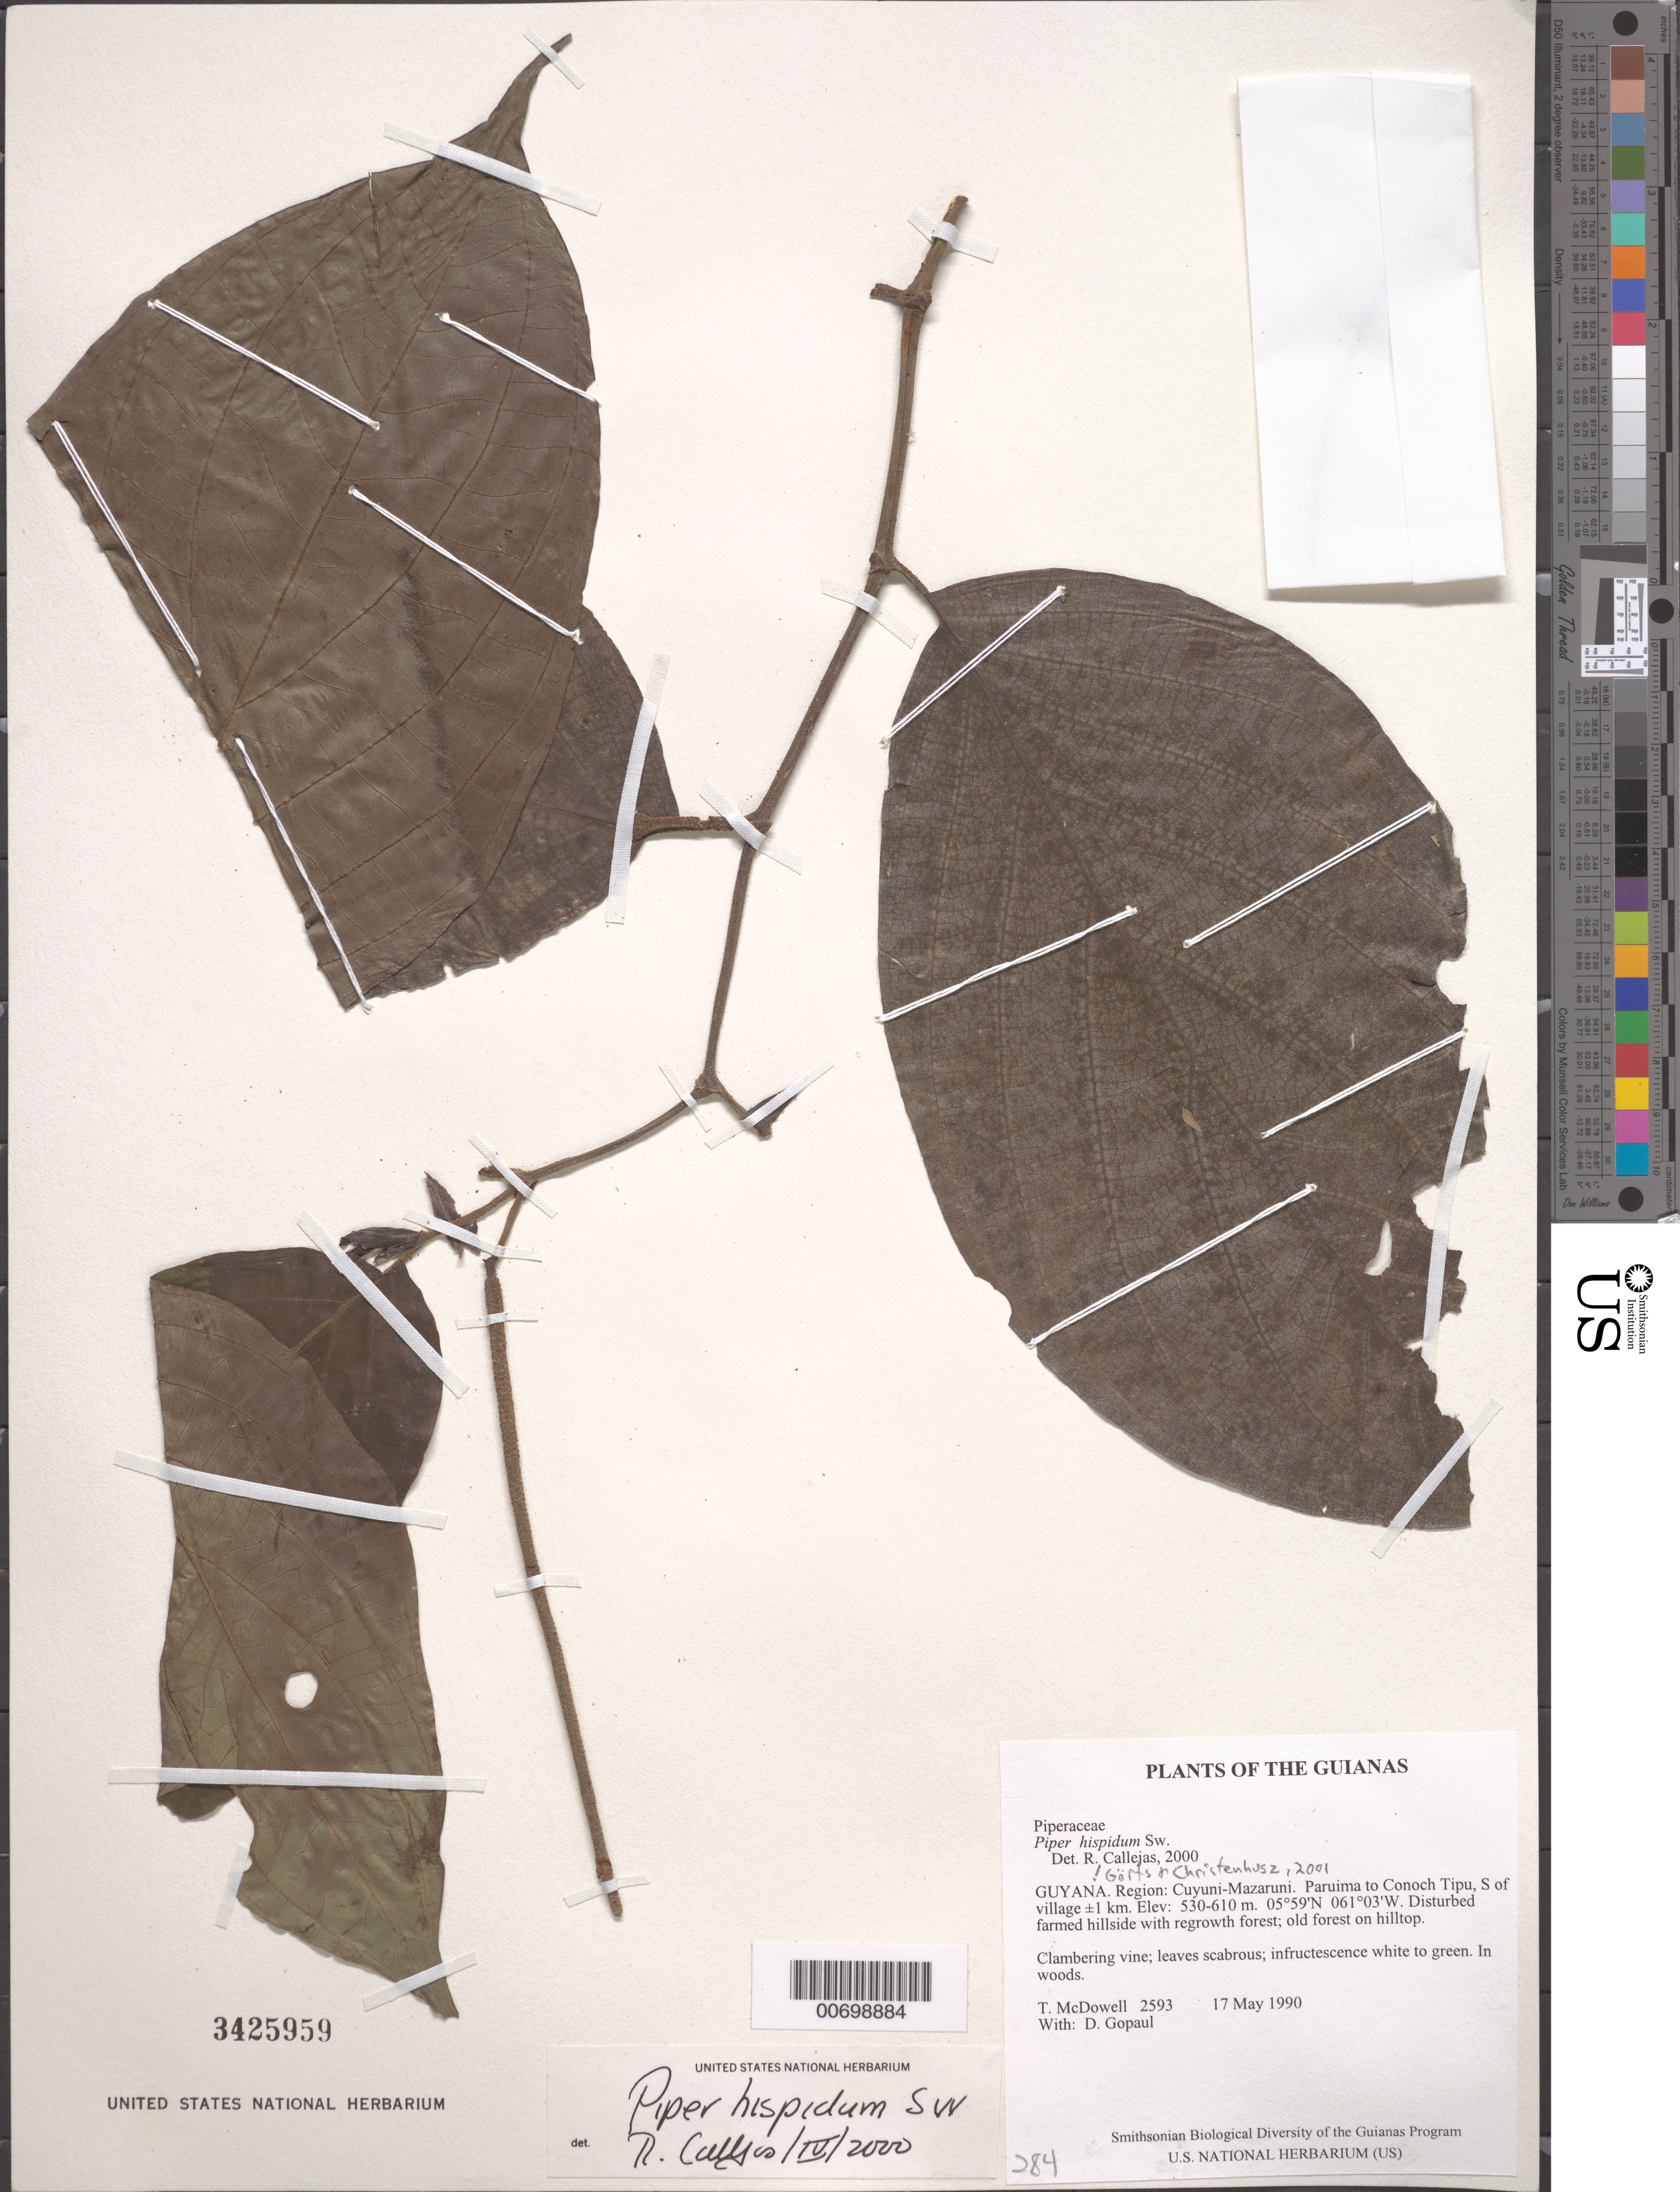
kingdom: Plantae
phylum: Tracheophyta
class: Magnoliopsida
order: Piperales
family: Piperaceae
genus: Piper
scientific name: Piper hispidum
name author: Sw.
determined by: Görts-van Rijn, A. R.; Christenhusz, M. J.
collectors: T. McDowell & D. Gopaul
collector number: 2593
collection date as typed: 17 May 1990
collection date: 1990-05-17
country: Guyana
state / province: Cuyuni-Mazaruni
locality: Paruima to Conoch Tipu, S of village ±1 km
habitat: Disturbed farmed hillside with regrowth forest; old forest on hilltop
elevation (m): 530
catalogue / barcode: US 3425959